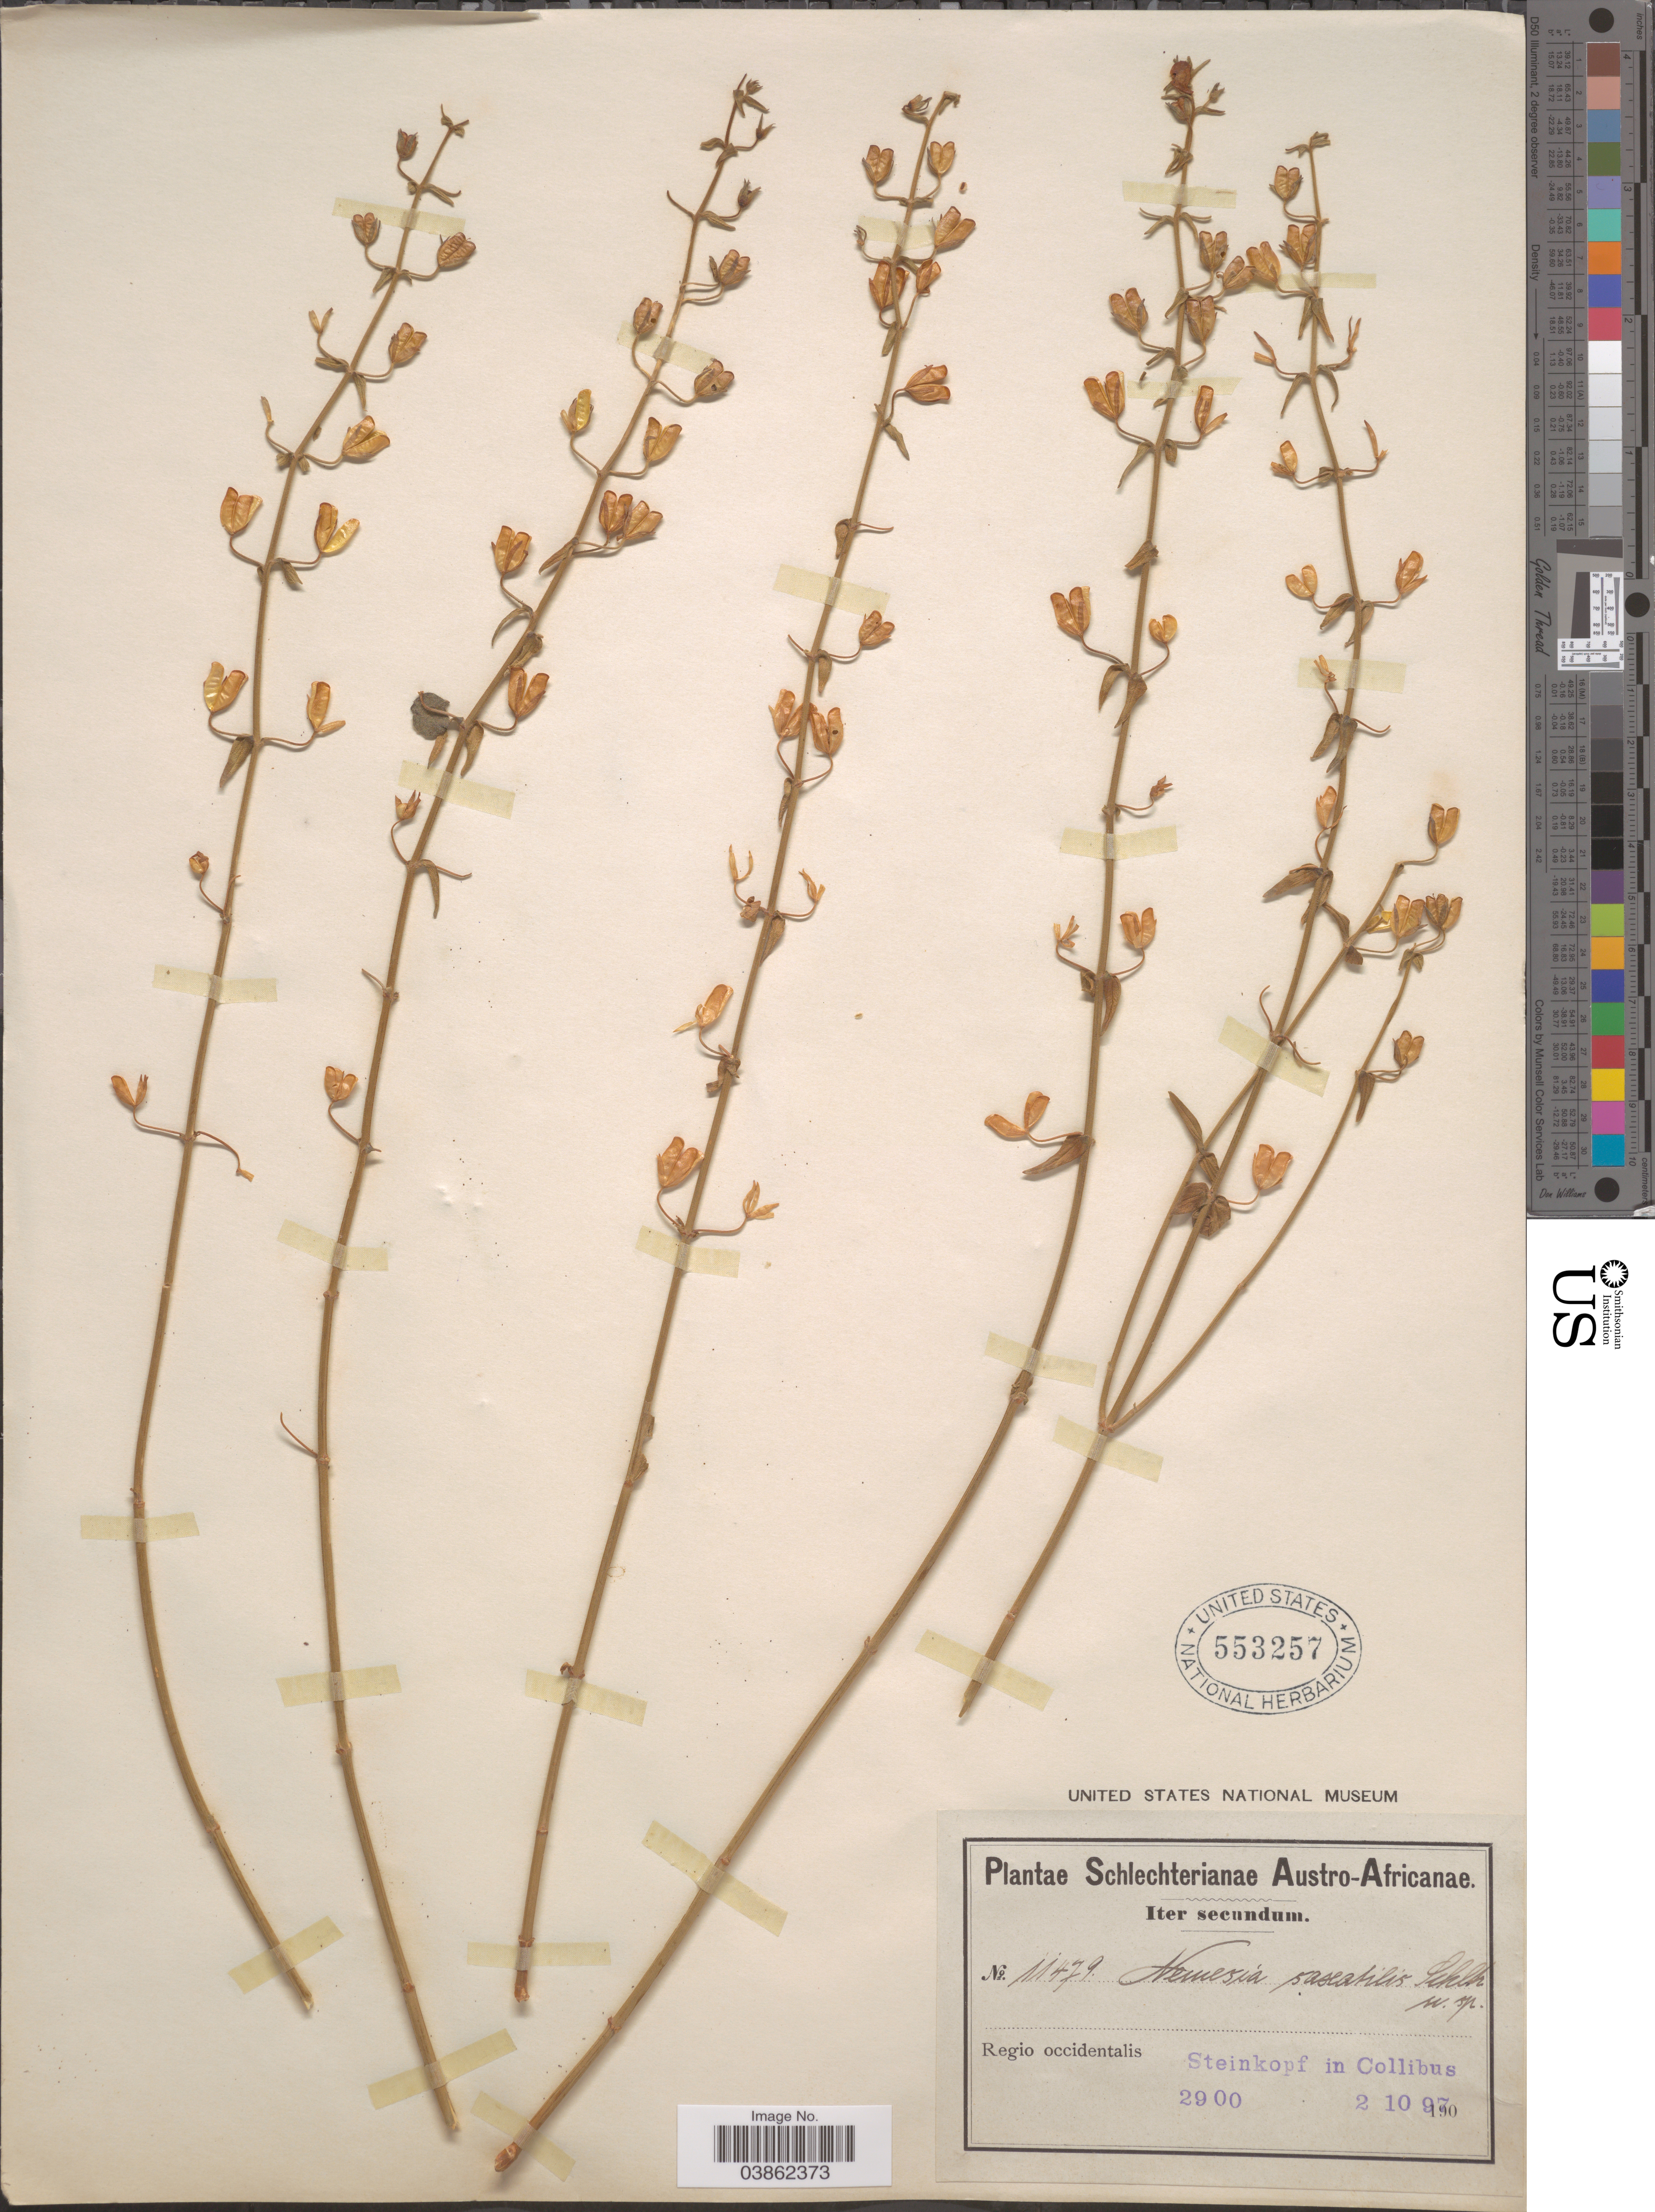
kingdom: Plantae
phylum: Tracheophyta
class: Magnoliopsida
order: Lamiales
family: Scrophulariaceae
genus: Nemesia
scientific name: Nemesia saxatilis Schltr., ined.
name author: Schltr.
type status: Type Collection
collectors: Schlechter, --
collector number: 11479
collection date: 1897-10-02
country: South Africa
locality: Austro-Africanae. Regio occidentalis. Steinkopf in Collibus.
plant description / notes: Specimen annotated as "Nemesia saxatilis Schltr. n. sp.", apparently an ined. name never published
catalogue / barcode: US 553257